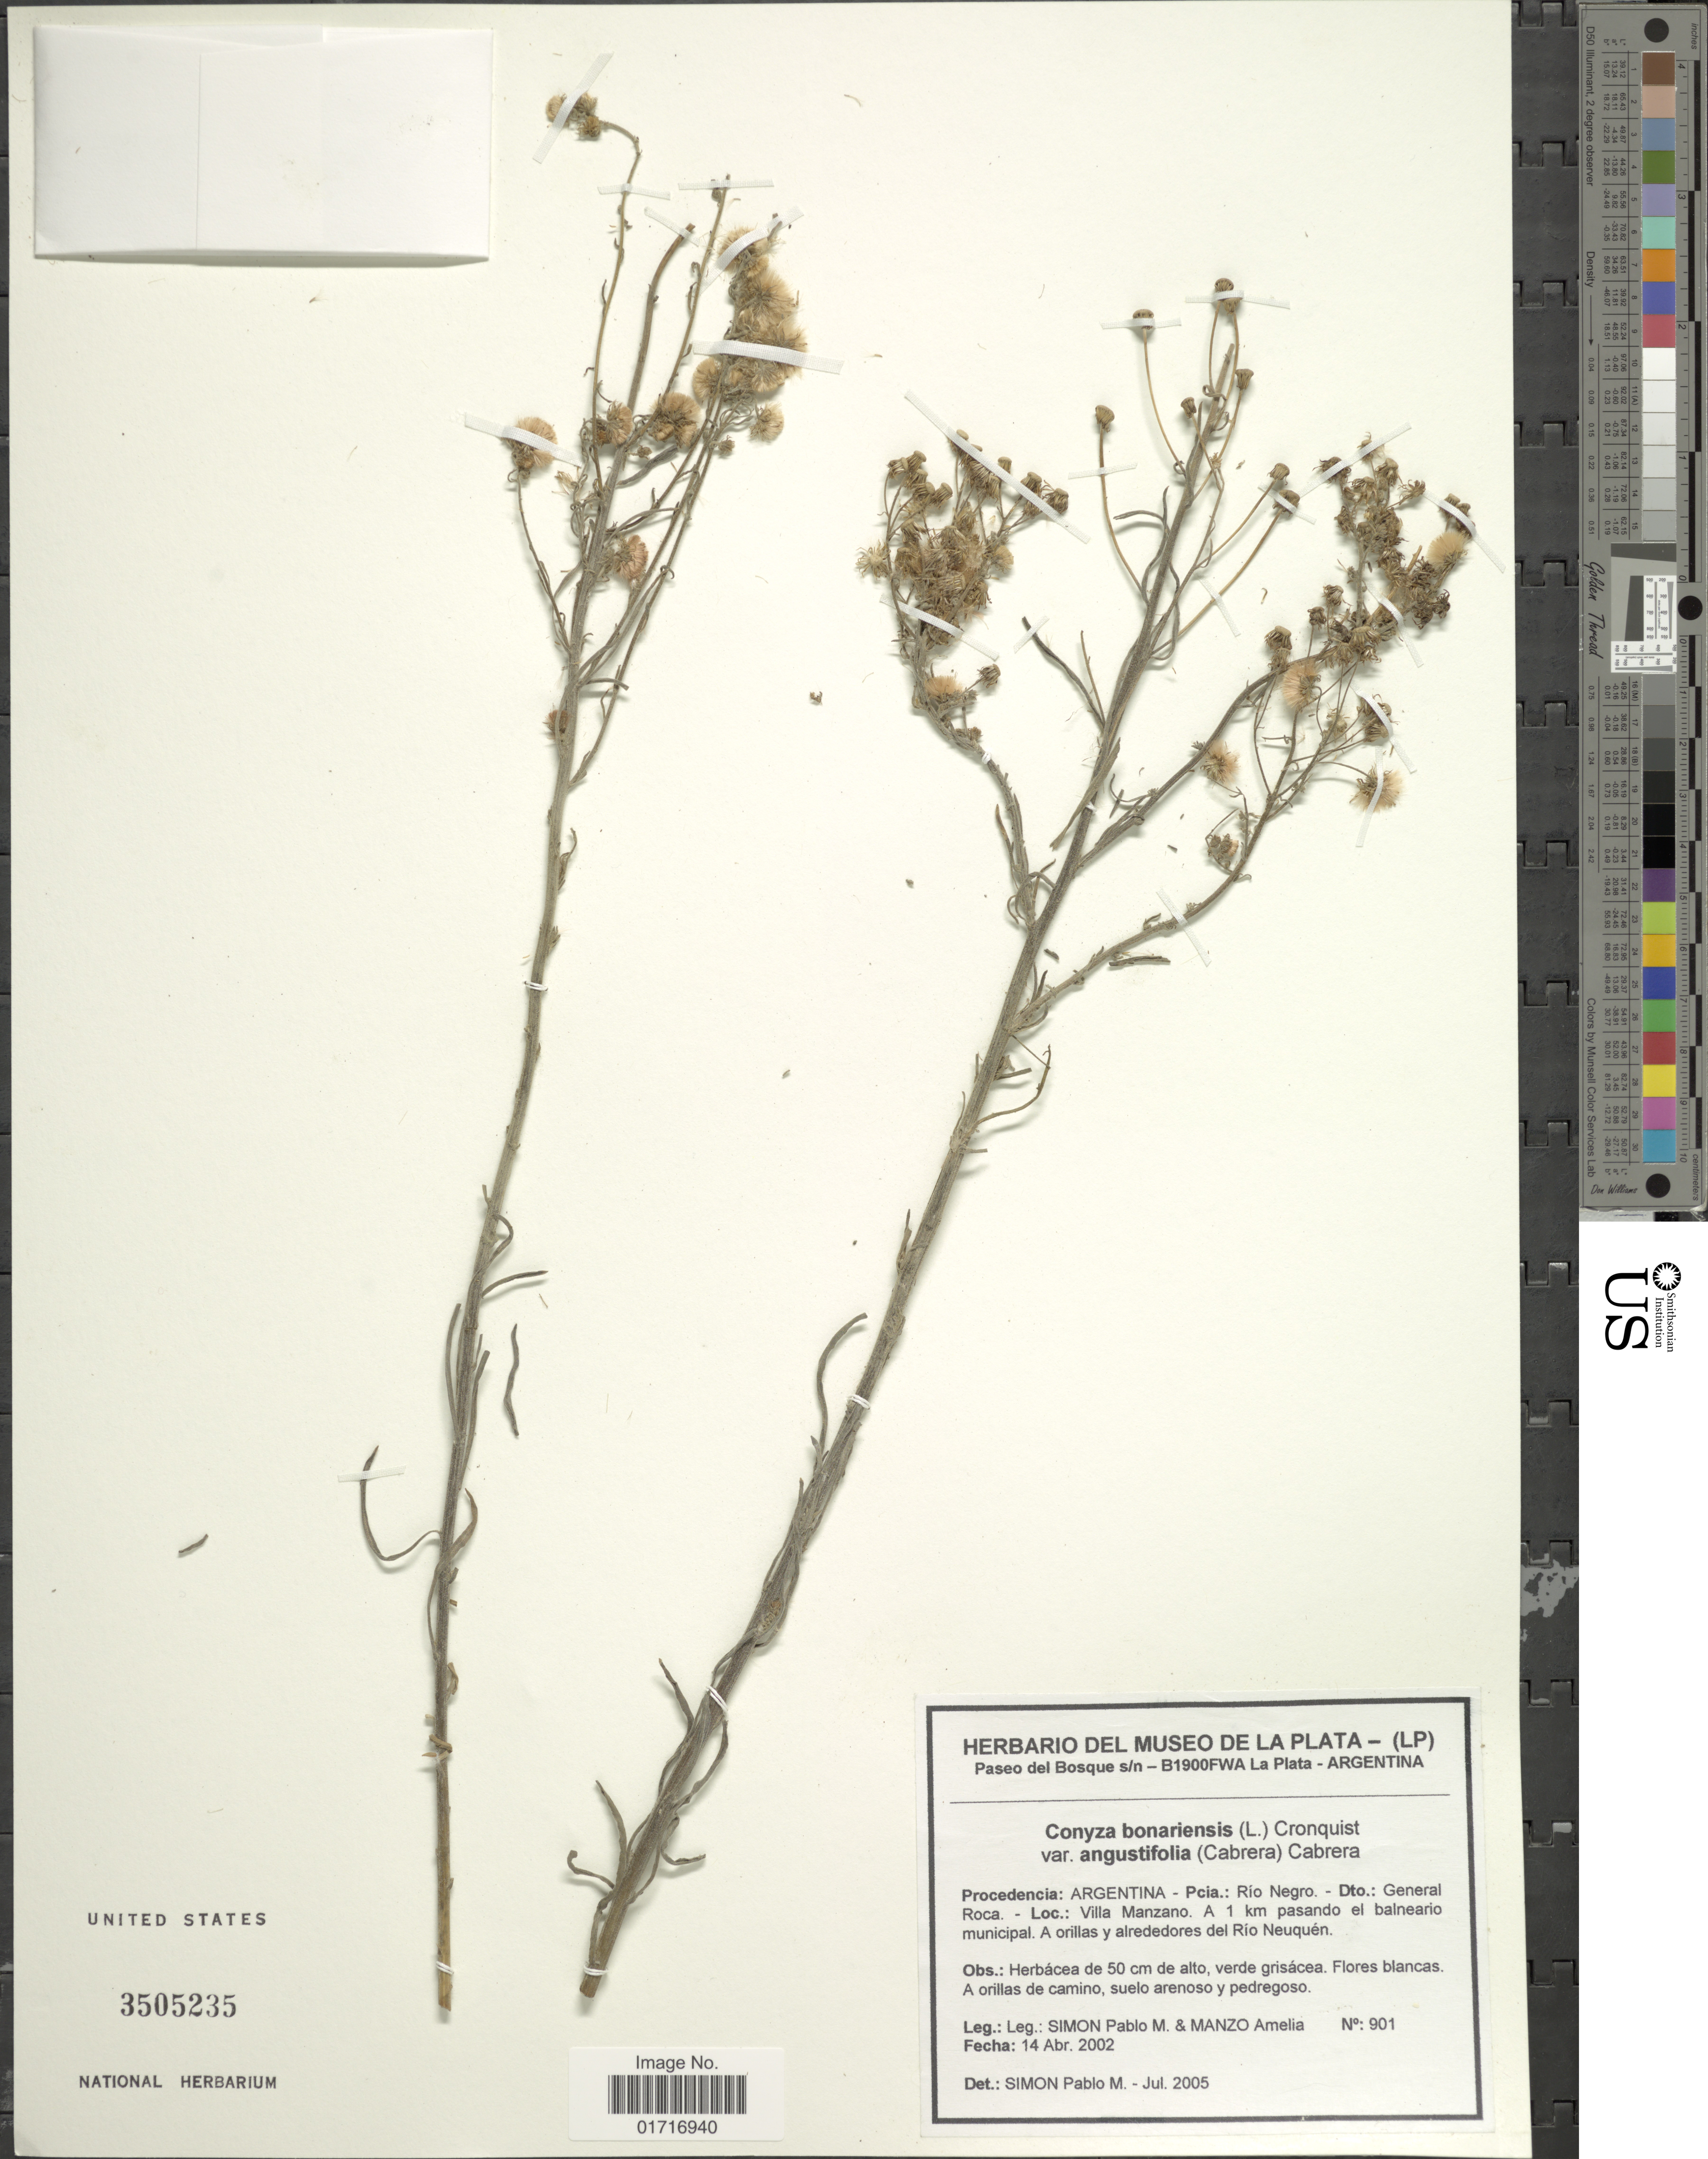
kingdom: Plantae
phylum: Tracheophyta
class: Magnoliopsida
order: Asterales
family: Asteraceae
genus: Conyza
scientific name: Conyza bonariensis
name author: (L.) Cronq.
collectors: P. M. Simón & M. Amelia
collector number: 901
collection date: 2002-04-14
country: Argentina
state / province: Rio Negro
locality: Procedencia: Argentina - Pcia.: Rio Negro. - Dto. General Roca. - Loc.: Villa Manzano, a 1 km pasando el balneario municipal. A orillas y alrededores del Rio Neuquen.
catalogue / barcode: US 3505235